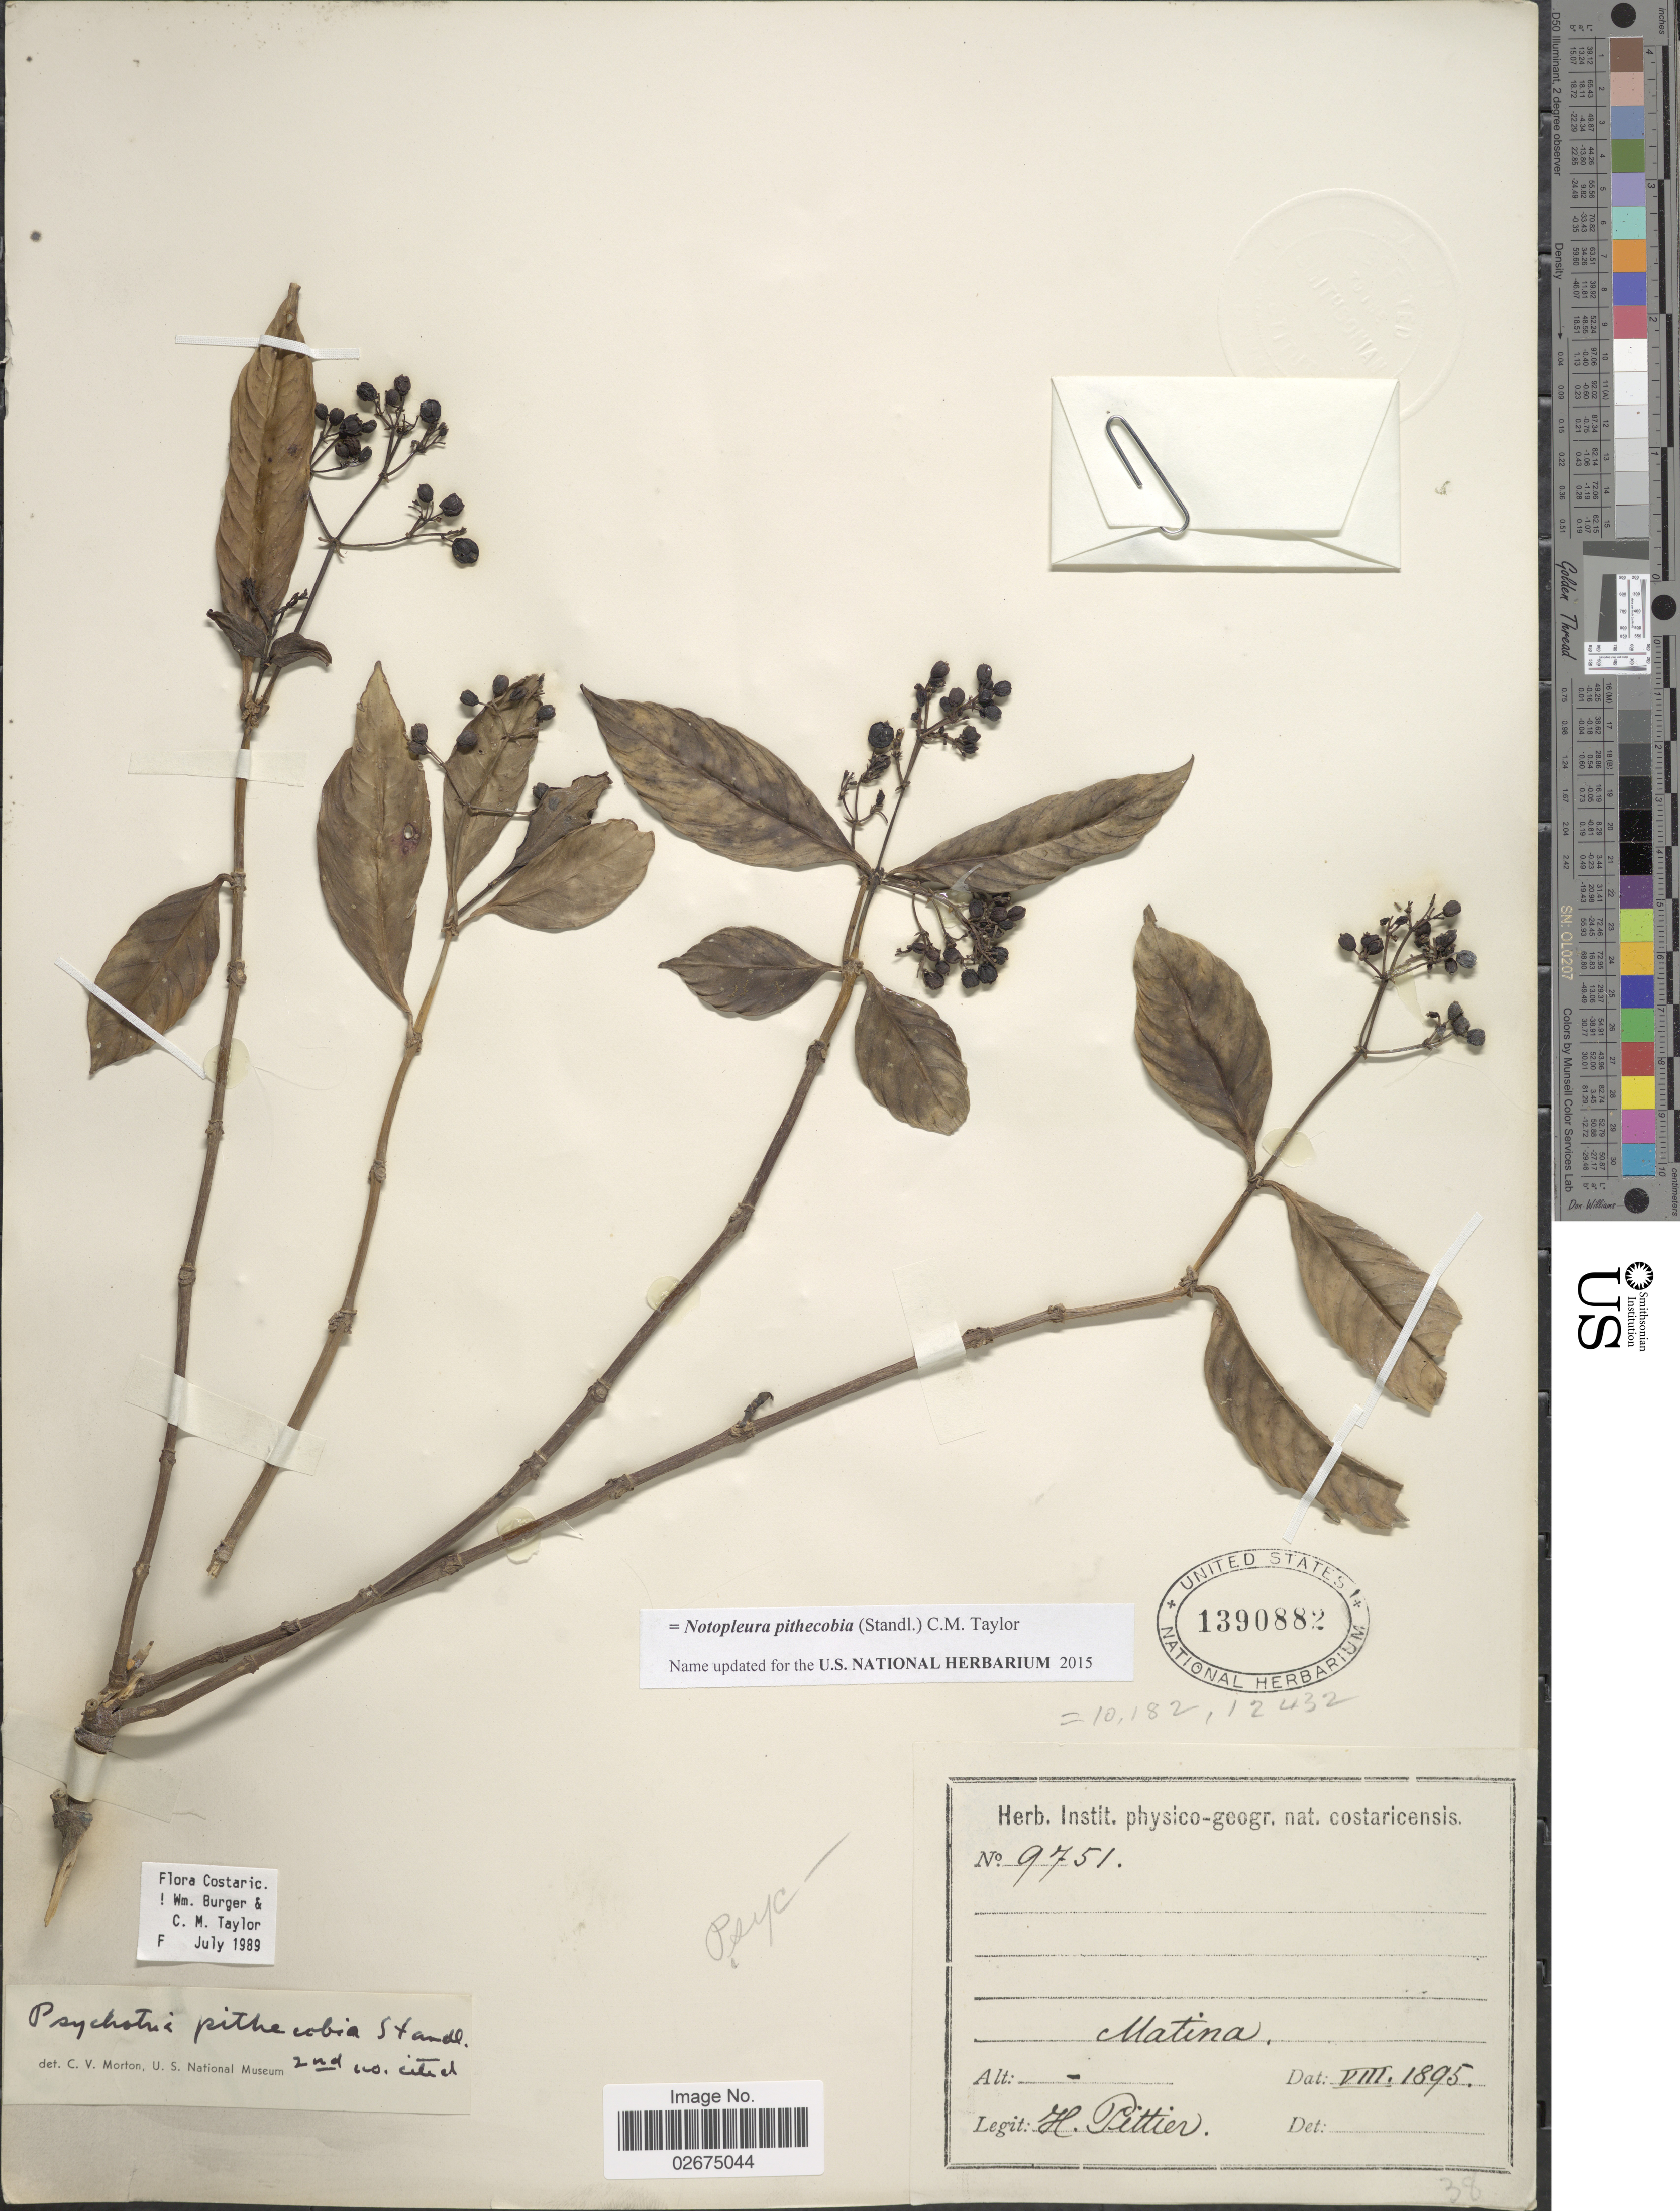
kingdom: Plantae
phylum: Tracheophyta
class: Magnoliopsida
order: Gentianales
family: Rubiaceae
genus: Notopleura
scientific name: Notopleura pithecobia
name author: (Standl.) C.M. Taylor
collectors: H. F. Pittier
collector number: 9751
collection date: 1895-08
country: Costa Rica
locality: Matina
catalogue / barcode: US 1390882